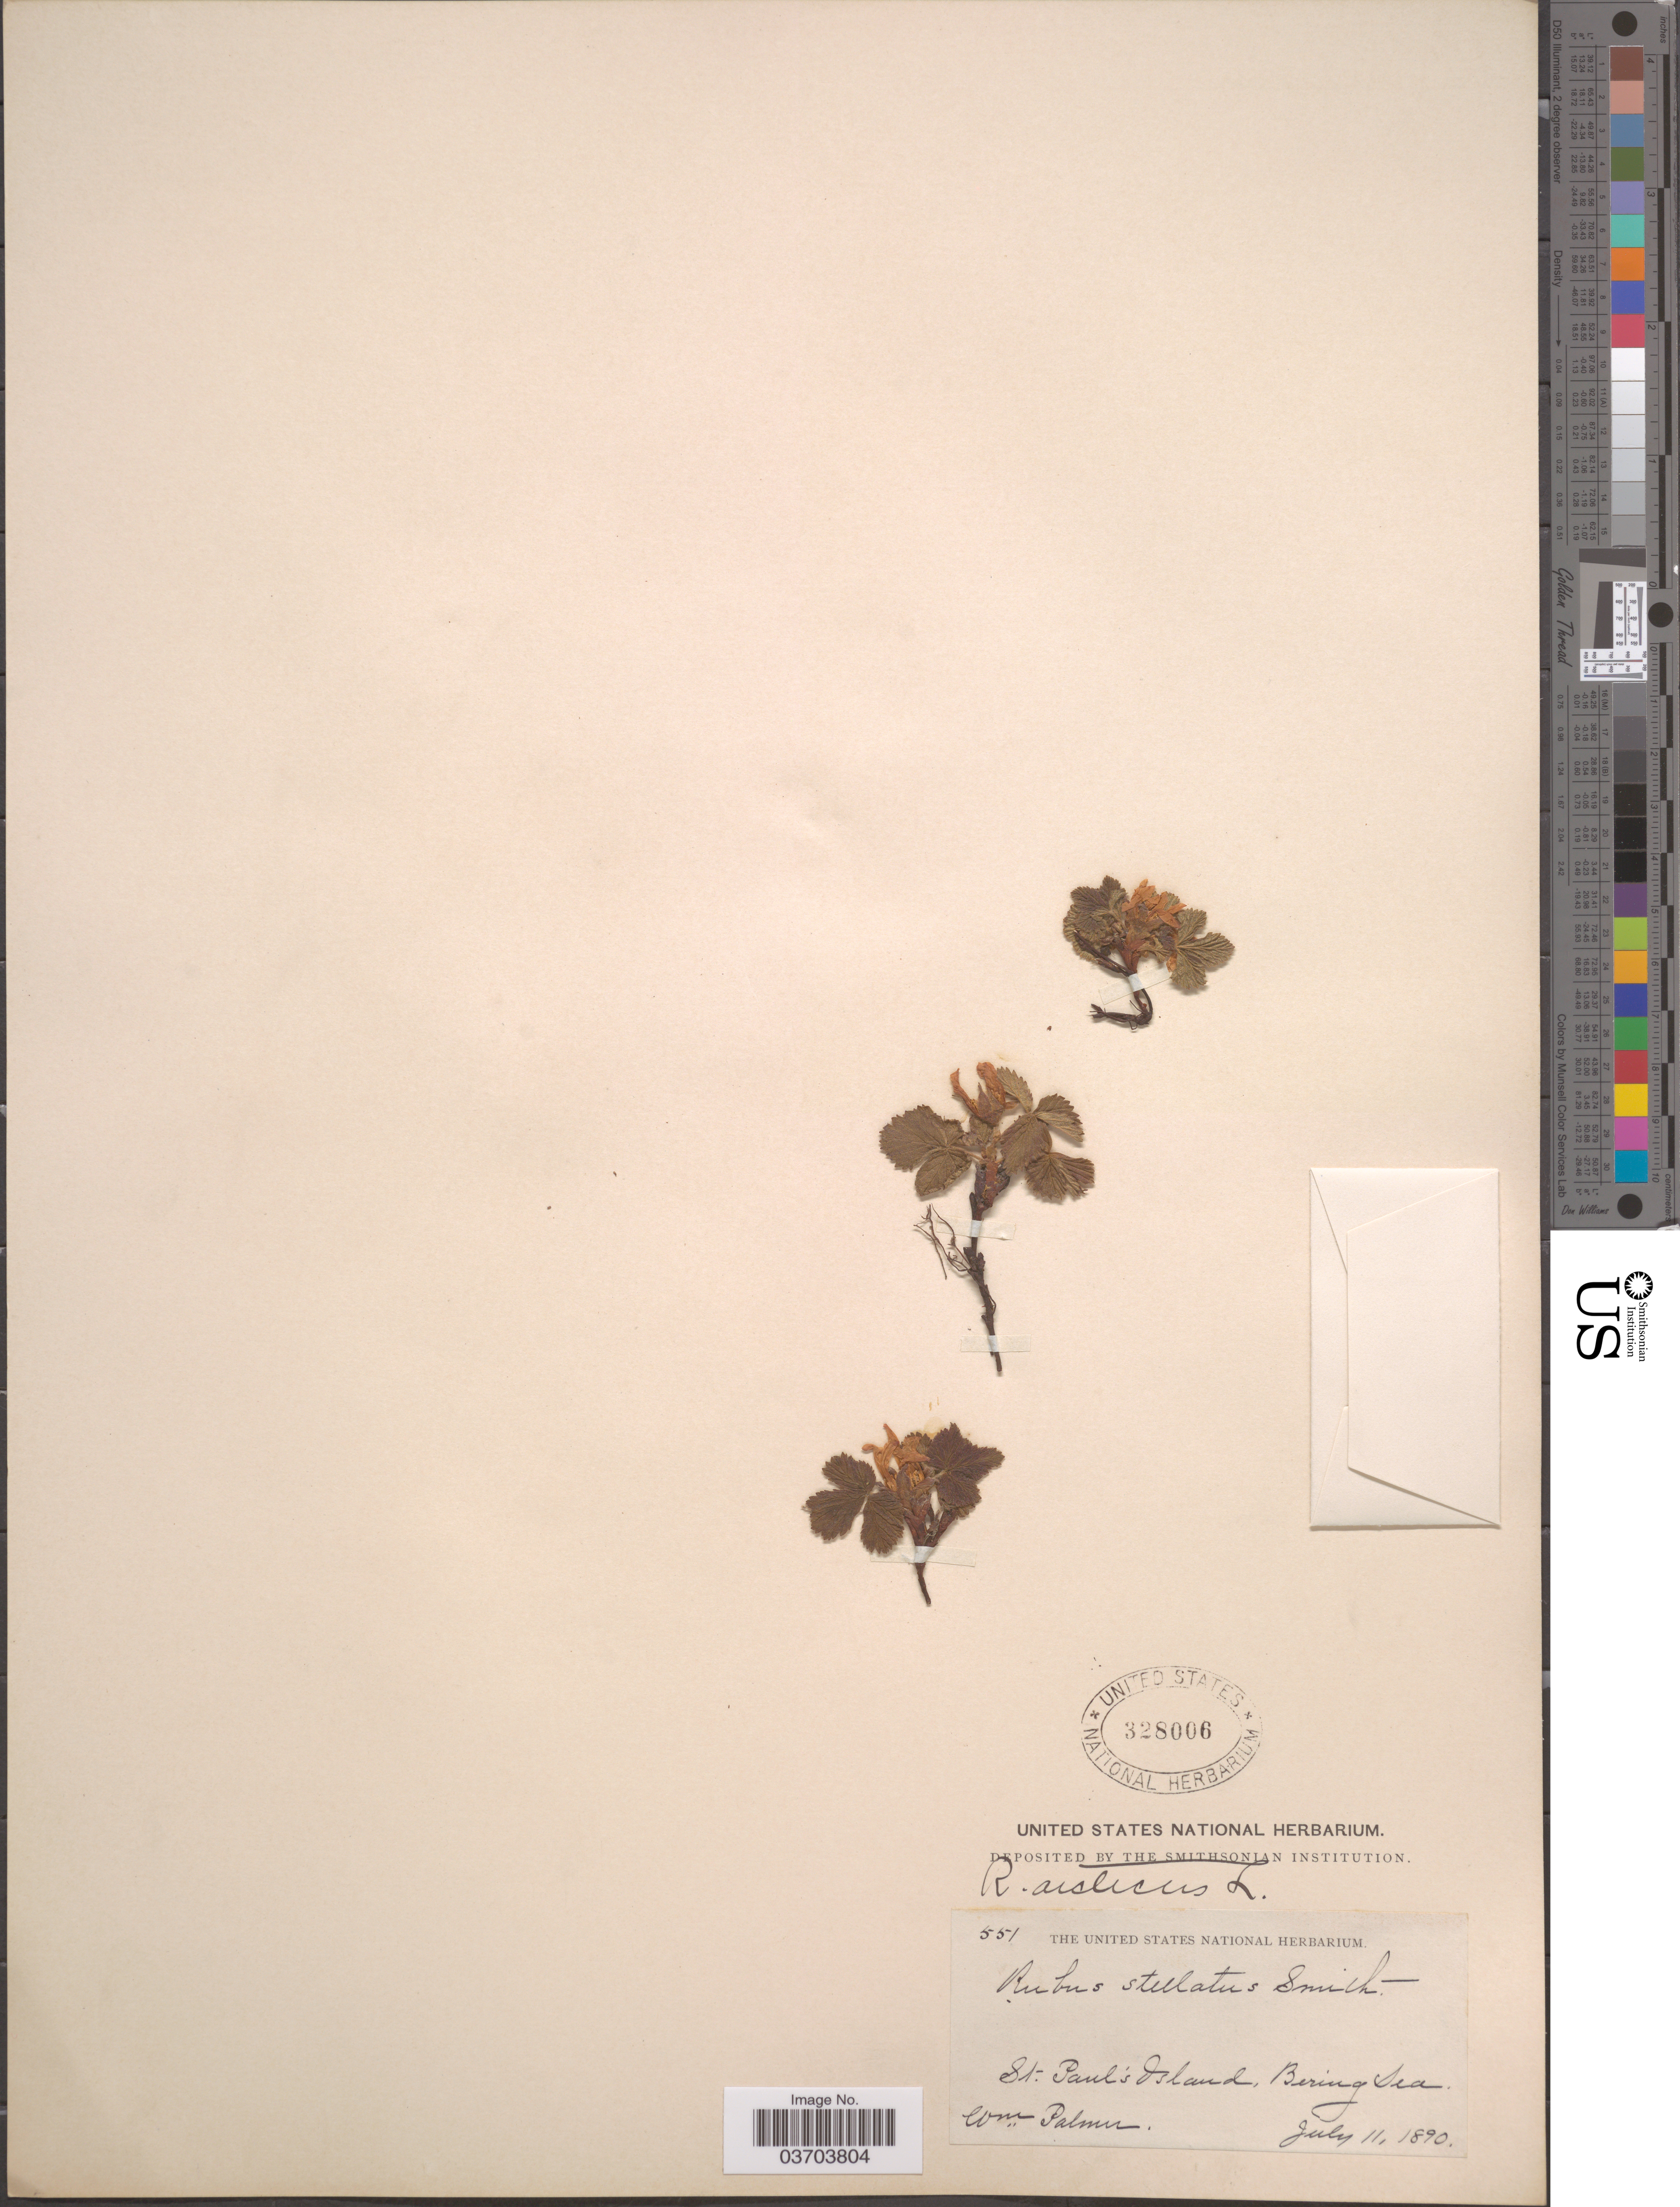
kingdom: Plantae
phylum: Tracheophyta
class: Magnoliopsida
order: Rosales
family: Rosaceae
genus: Rubus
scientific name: Rubus acaulis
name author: Michx.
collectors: W. Palmer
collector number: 551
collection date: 1890-07-11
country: United States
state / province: Alaska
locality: St. Paul's Island, Bering Sea.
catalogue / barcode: US 328006